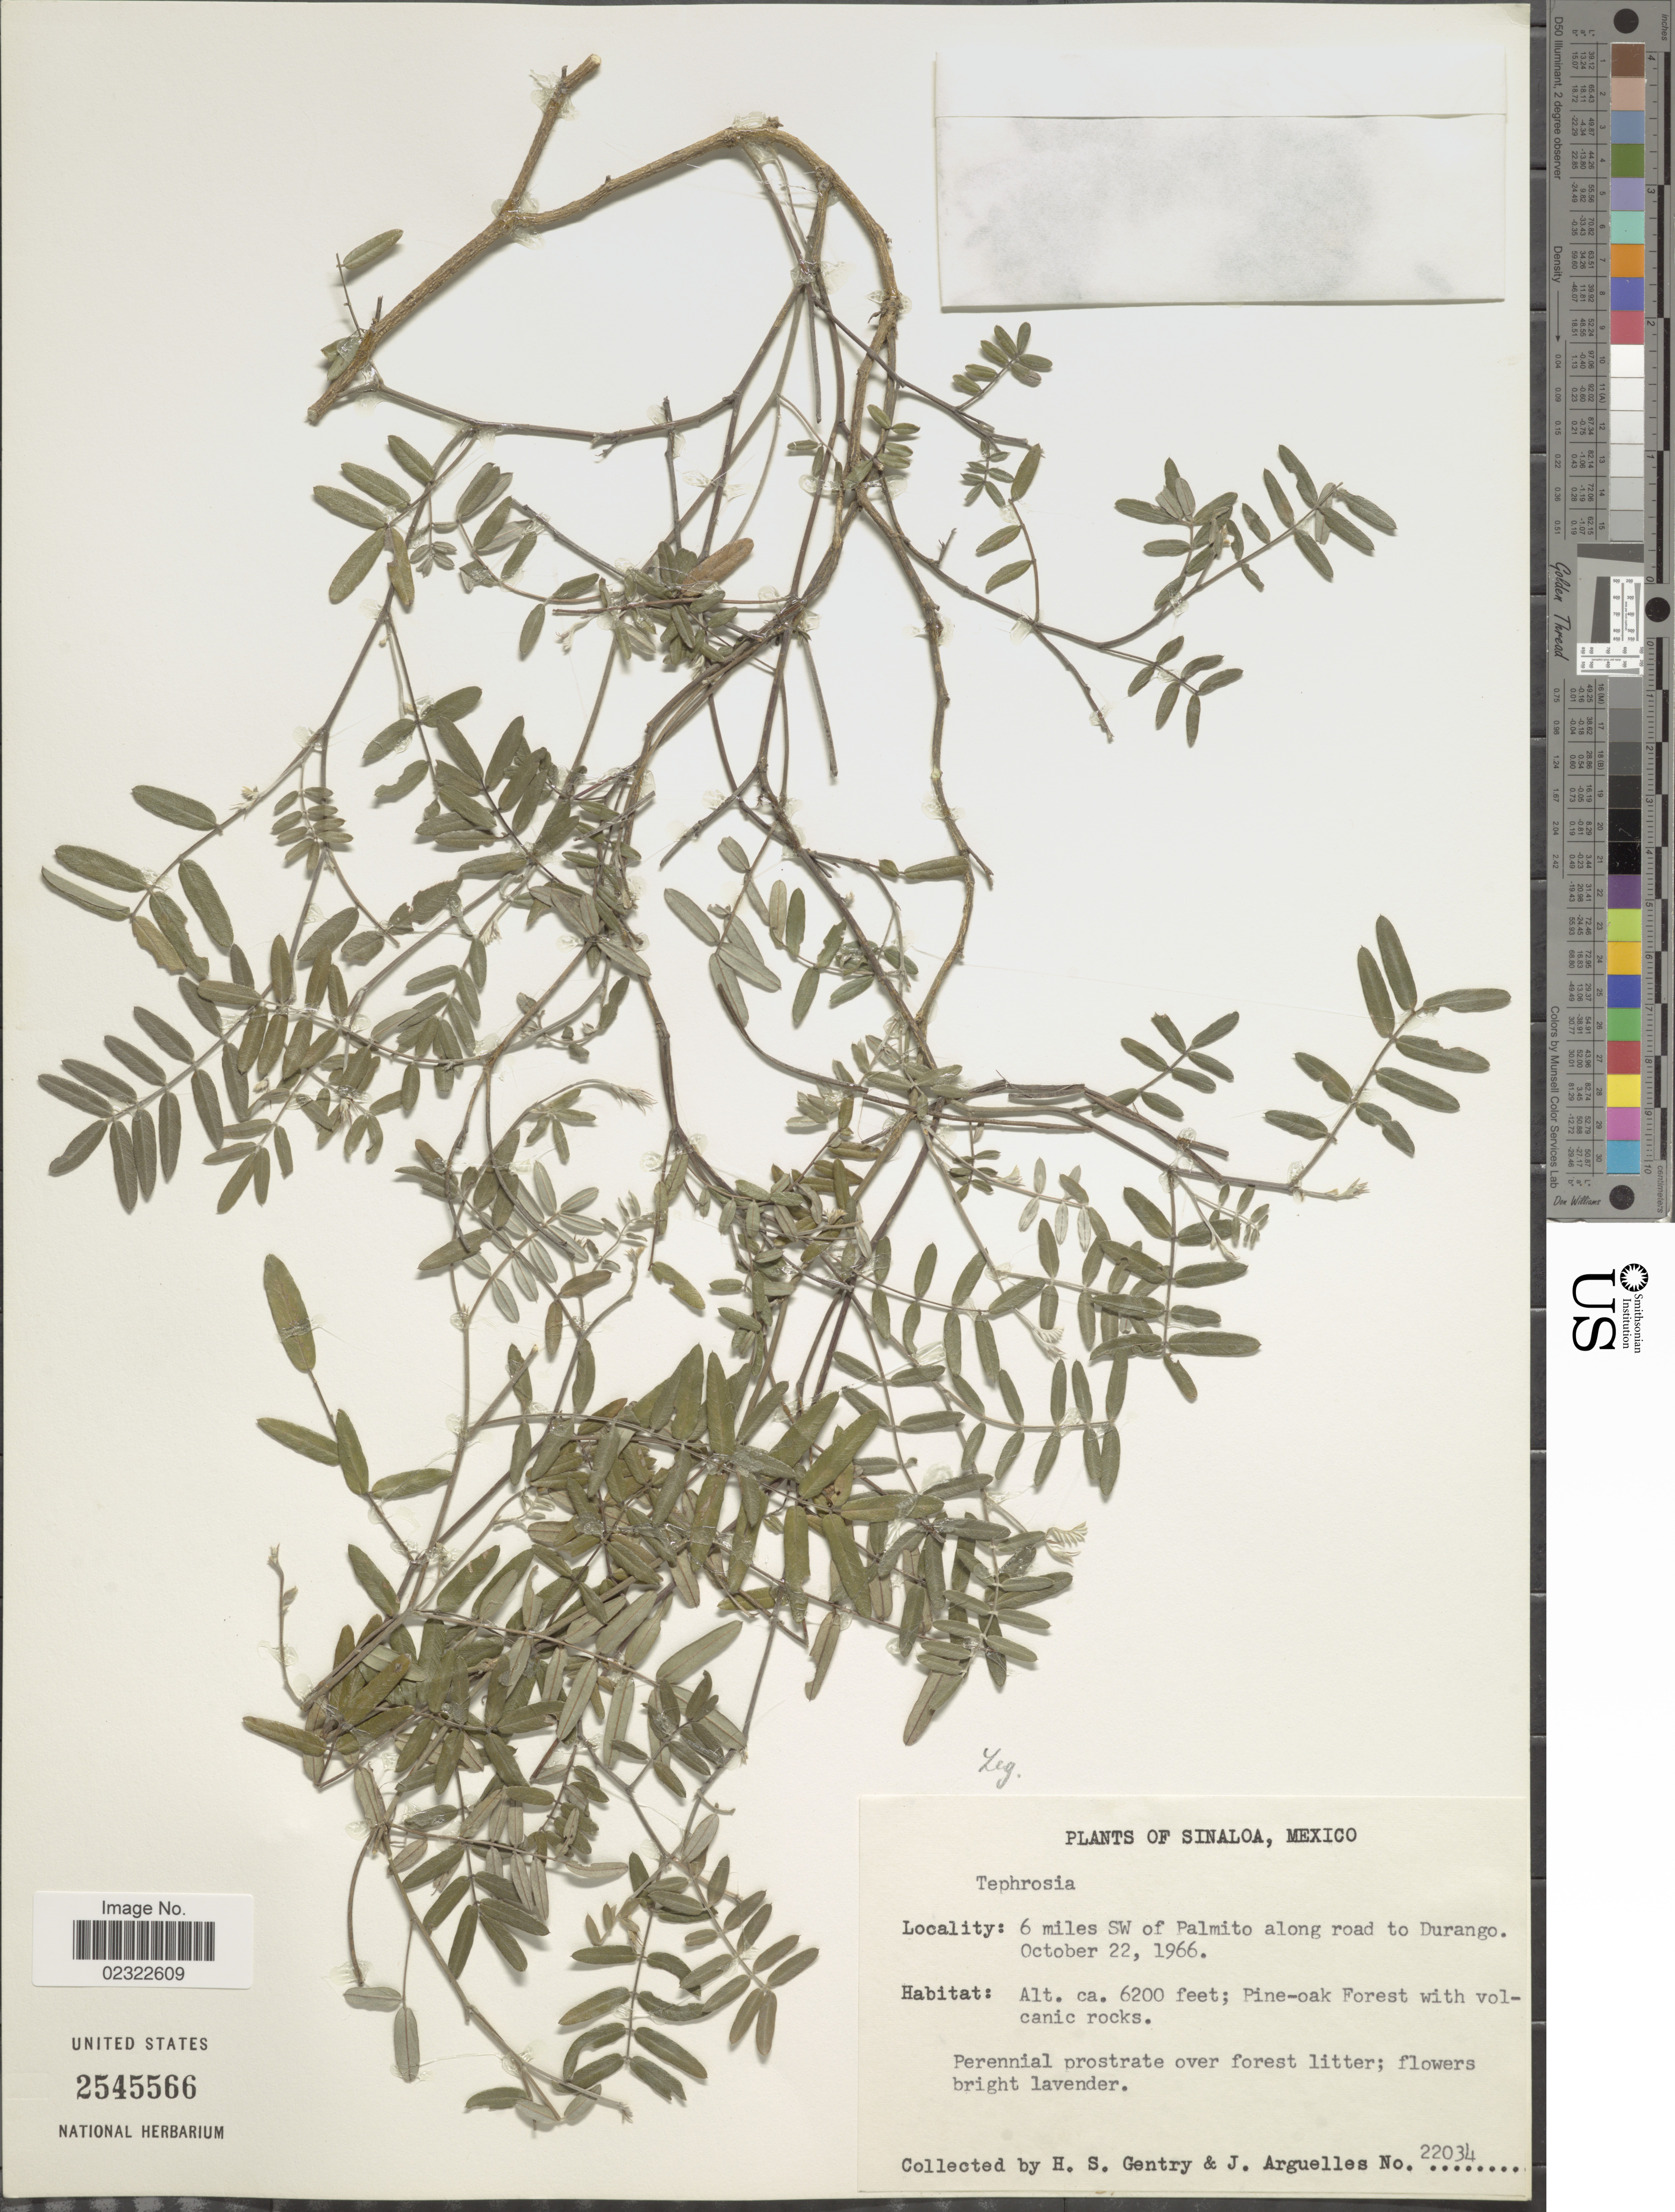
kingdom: Plantae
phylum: Tracheophyta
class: Magnoliopsida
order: Fabales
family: Fabaceae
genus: Tephrosia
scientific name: Tephrosia sp.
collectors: H. S. Gentry & J. Arguelles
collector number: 22034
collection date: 1966-10-22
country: Mexico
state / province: Sinaloa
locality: Sinaloa, Mexico, 6 miles SW of Palmito along road to Durango.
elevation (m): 1890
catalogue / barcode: US 2545566